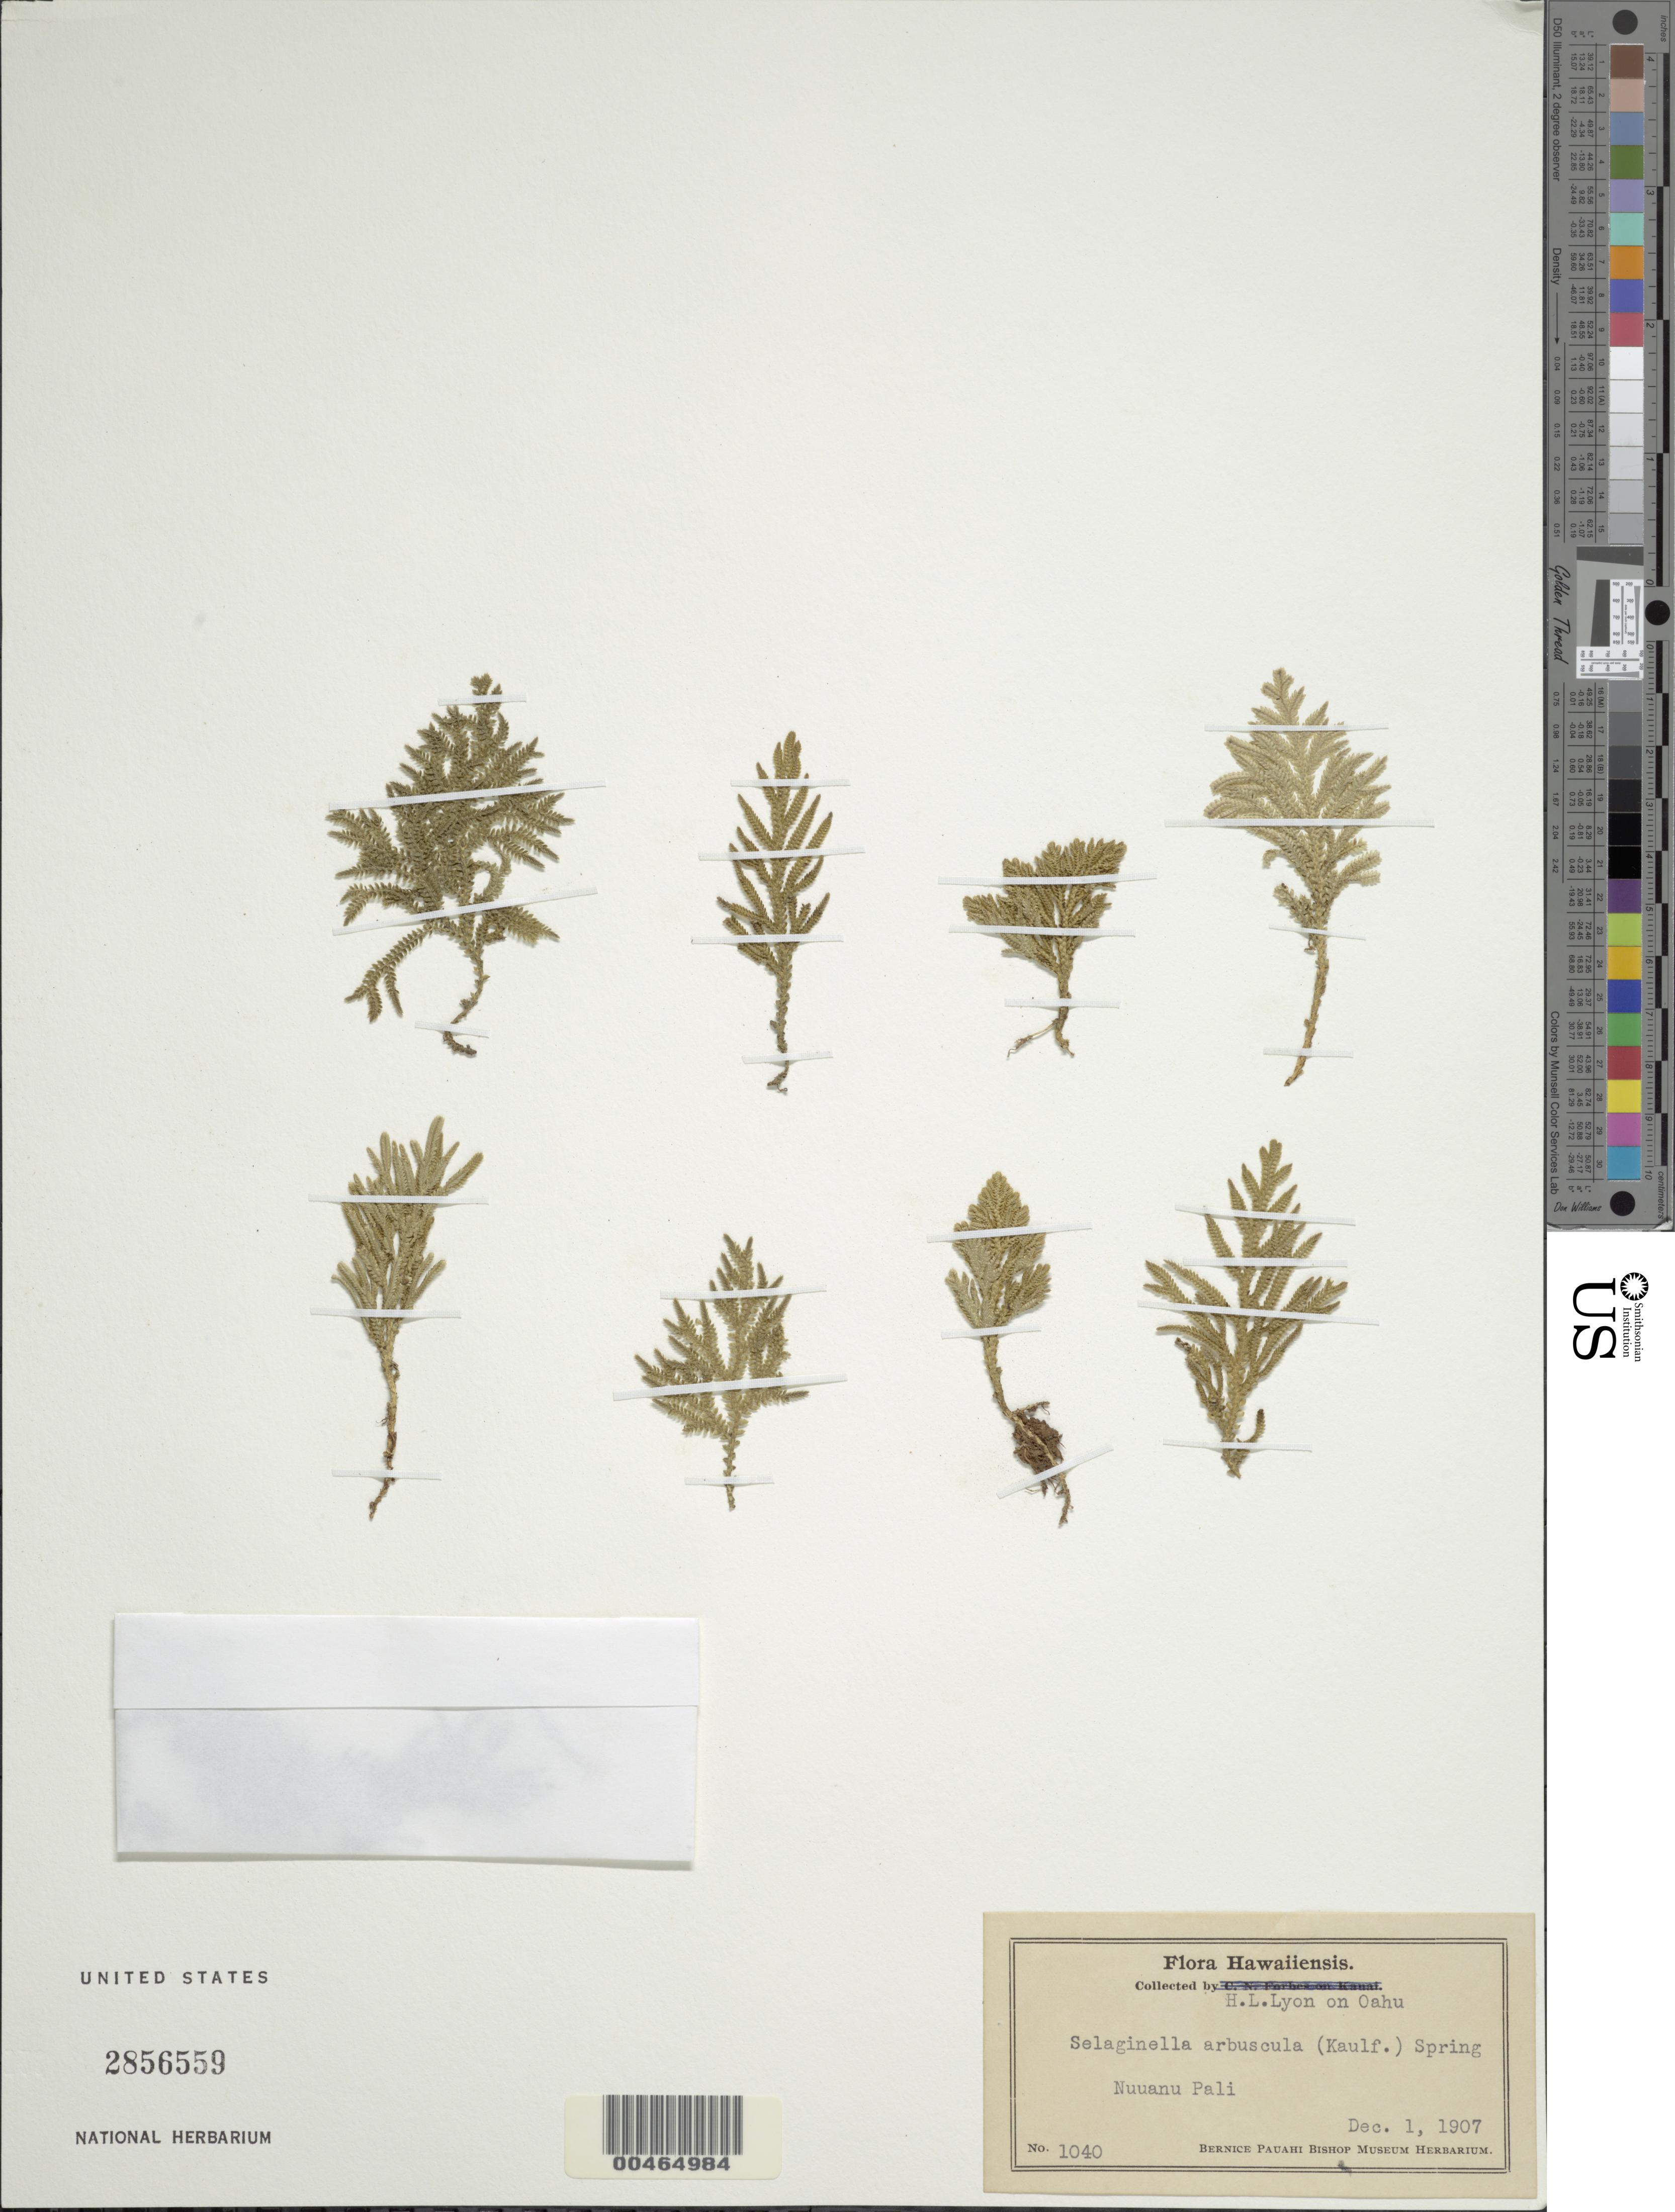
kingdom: Plantae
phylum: Tracheophyta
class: Lycopodiopsida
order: Selaginellales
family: Selaginellaceae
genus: Selaginella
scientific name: Selaginella arbuscula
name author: (Kualf.) Spring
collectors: H. Lyon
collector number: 1040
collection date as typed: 1 Dec 1907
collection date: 1907-12-01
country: United States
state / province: Hawaii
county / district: Honolulu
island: Oahu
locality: Nuuanu Pali, Oahu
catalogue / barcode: US 2856559